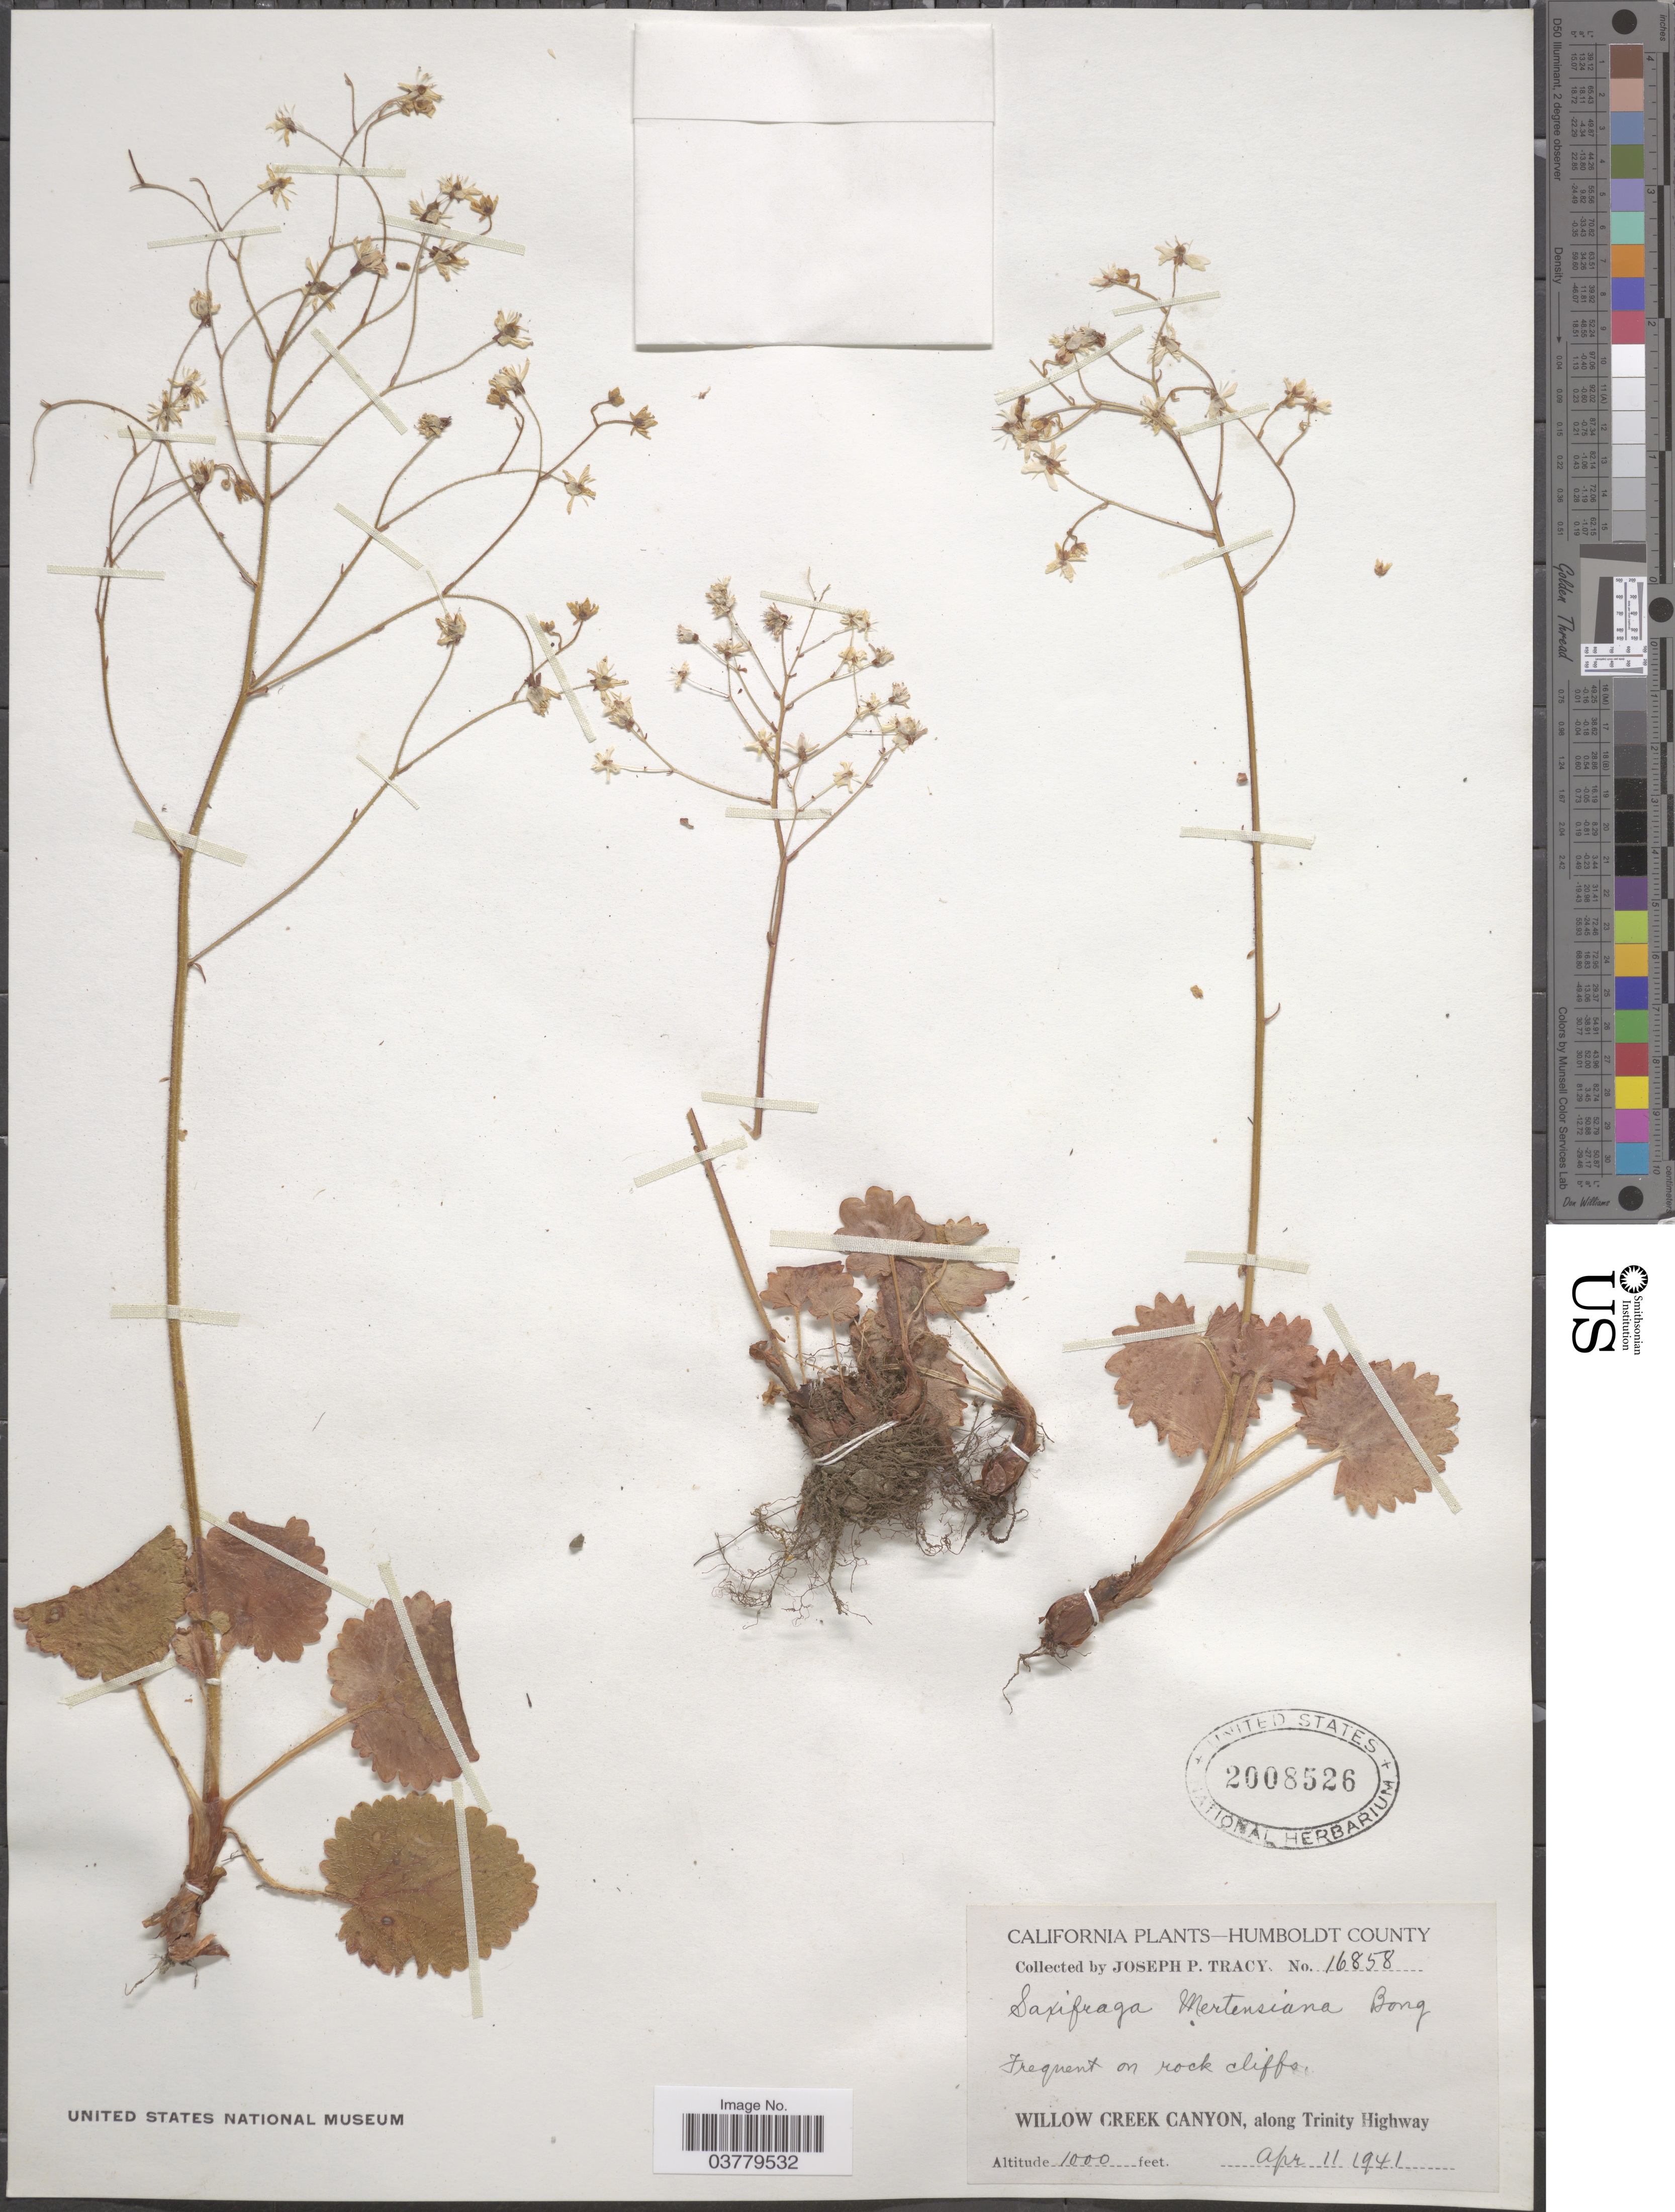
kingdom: Plantae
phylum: Tracheophyta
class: Magnoliopsida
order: Saxifragales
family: Saxifragaceae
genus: Saxifraga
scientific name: Saxifraga mertensiana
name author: Bong.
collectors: J. Tracy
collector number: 16858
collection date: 1941-04-11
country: United States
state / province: California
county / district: Humboldt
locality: Humboldt County. Willow Creek Canyon, along Trinity Highway.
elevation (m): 305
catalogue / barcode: US 2008526